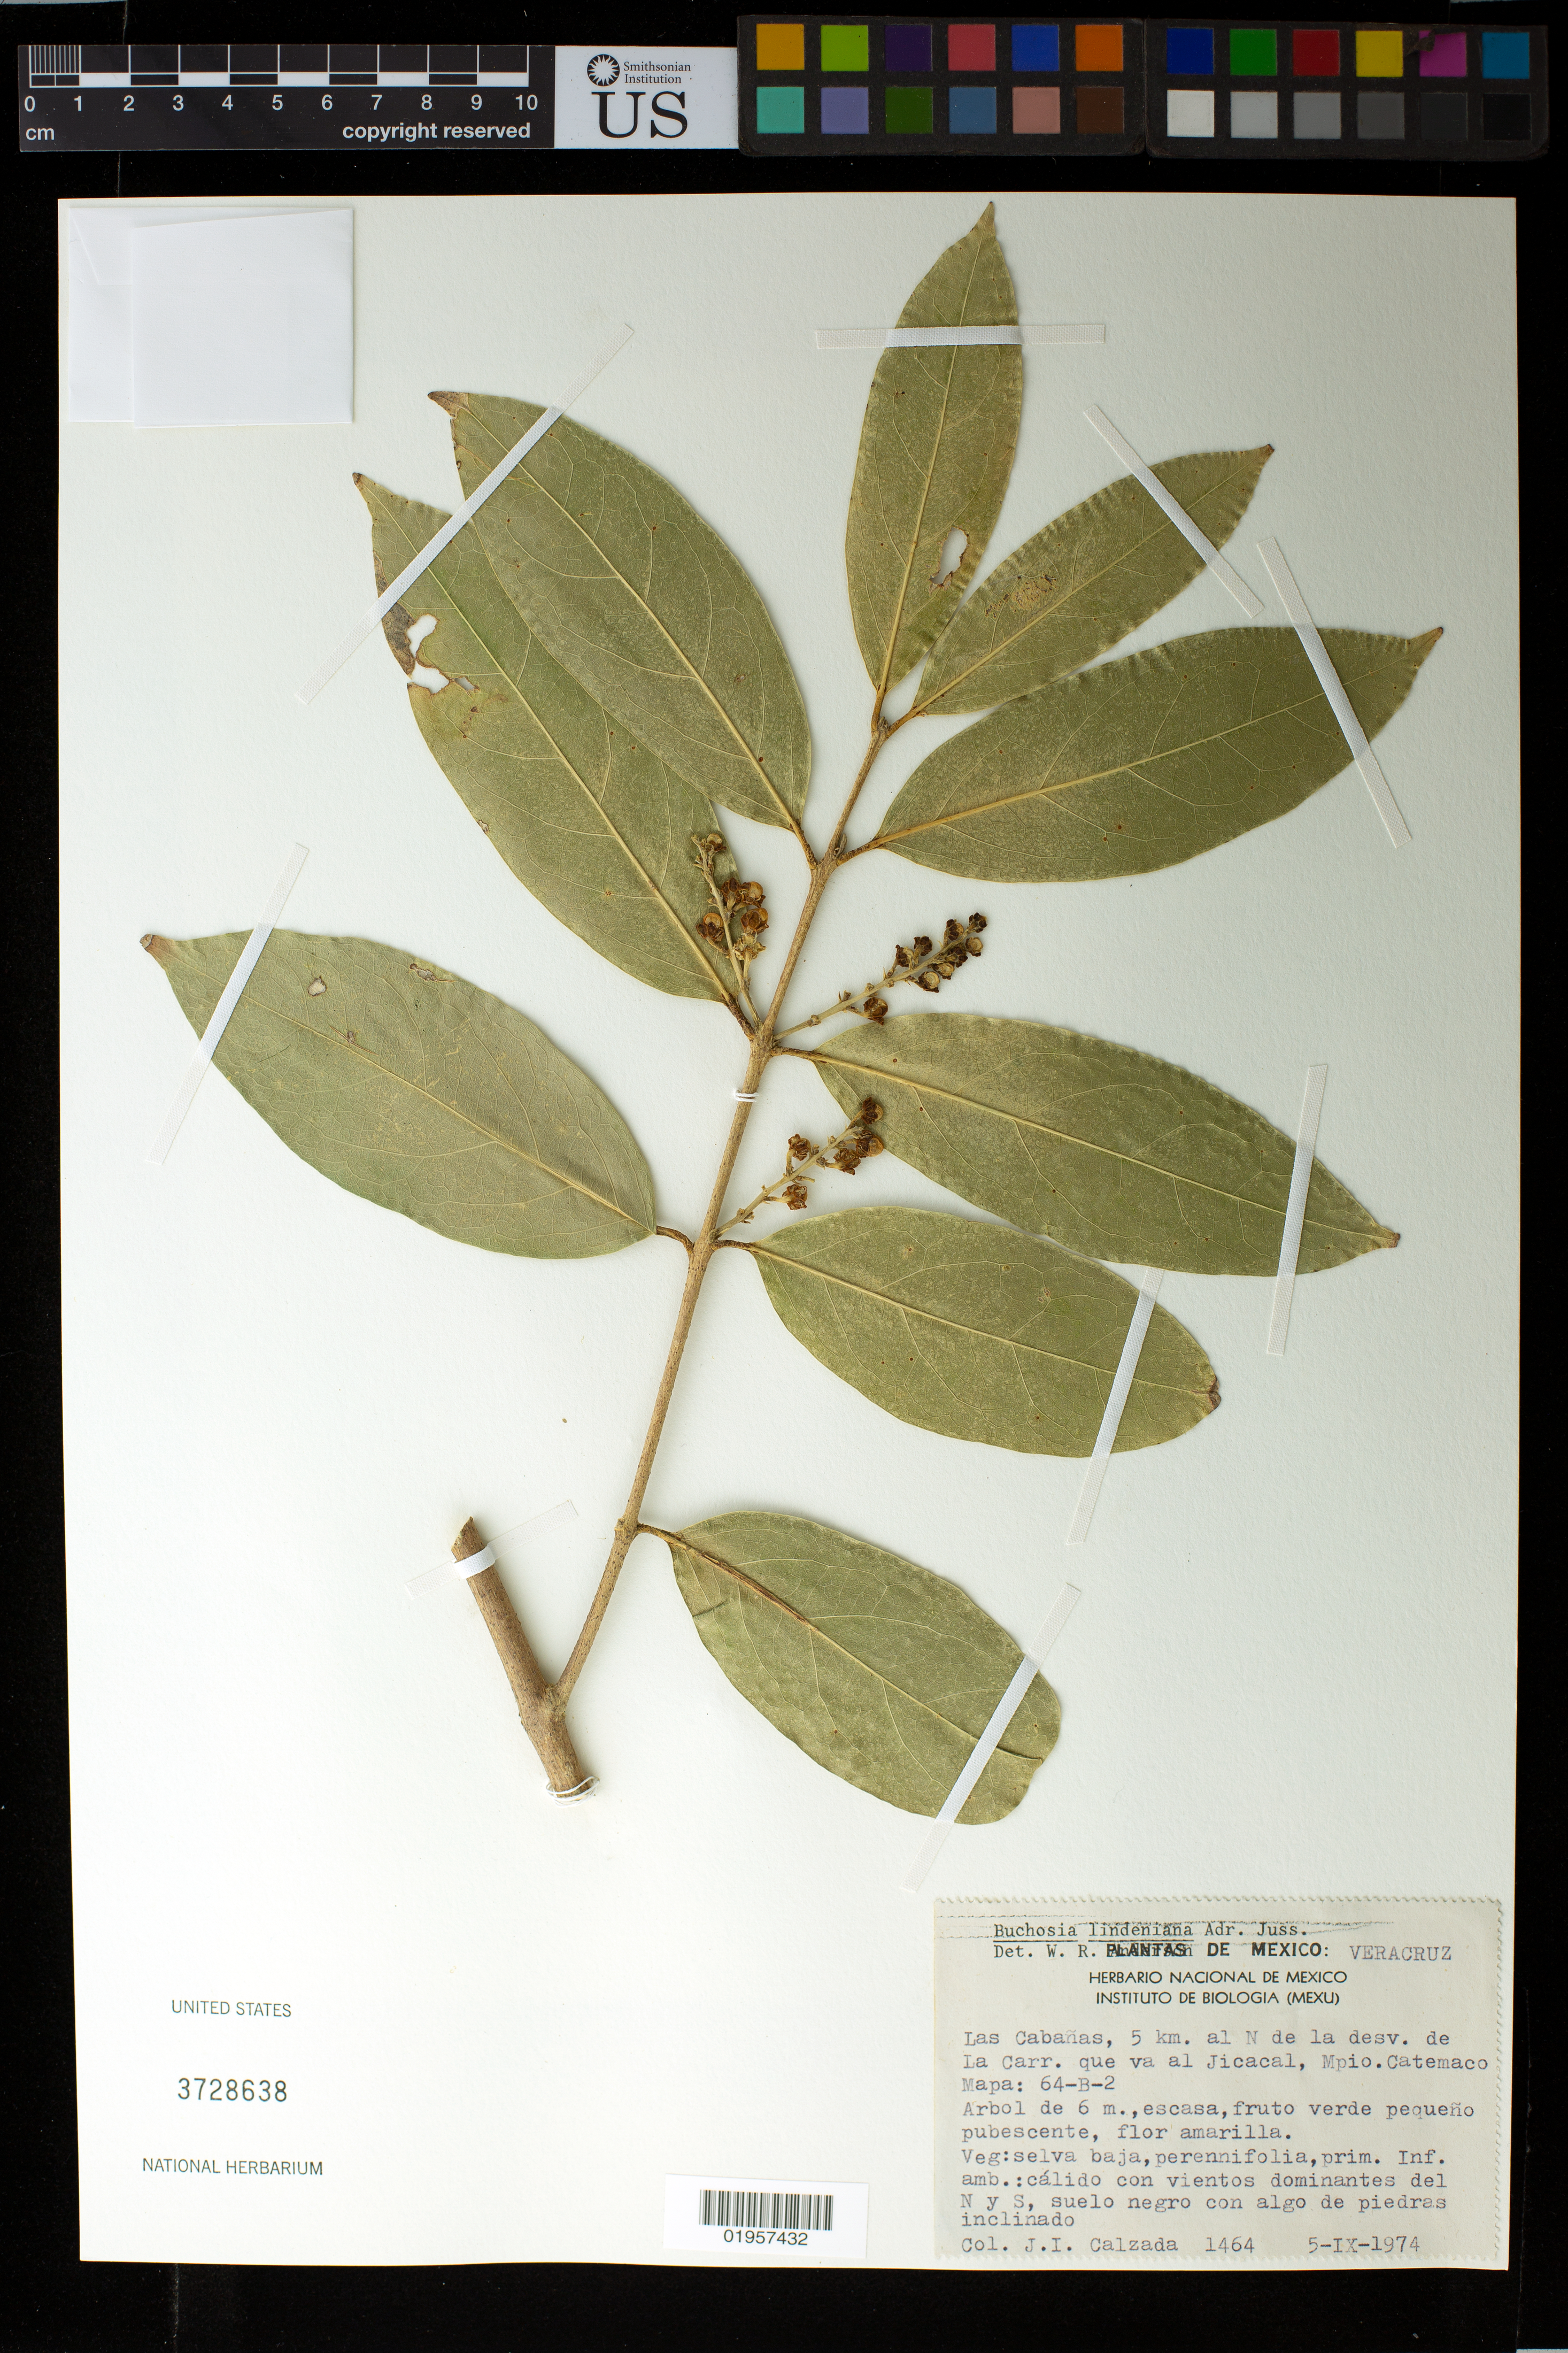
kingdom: Plantae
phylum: Tracheophyta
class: Magnoliopsida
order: Malpighiales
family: Malpighiaceae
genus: Bunchosia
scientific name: Bunchosia lindeniana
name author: A. Juss.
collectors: J. I. Calzada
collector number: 1464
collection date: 1974-09-05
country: México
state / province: Veracruz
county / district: Catemaco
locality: Las Cabanas, 5 km al N de la desv.de La Carr, que va al Jicacal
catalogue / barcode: US 3728638